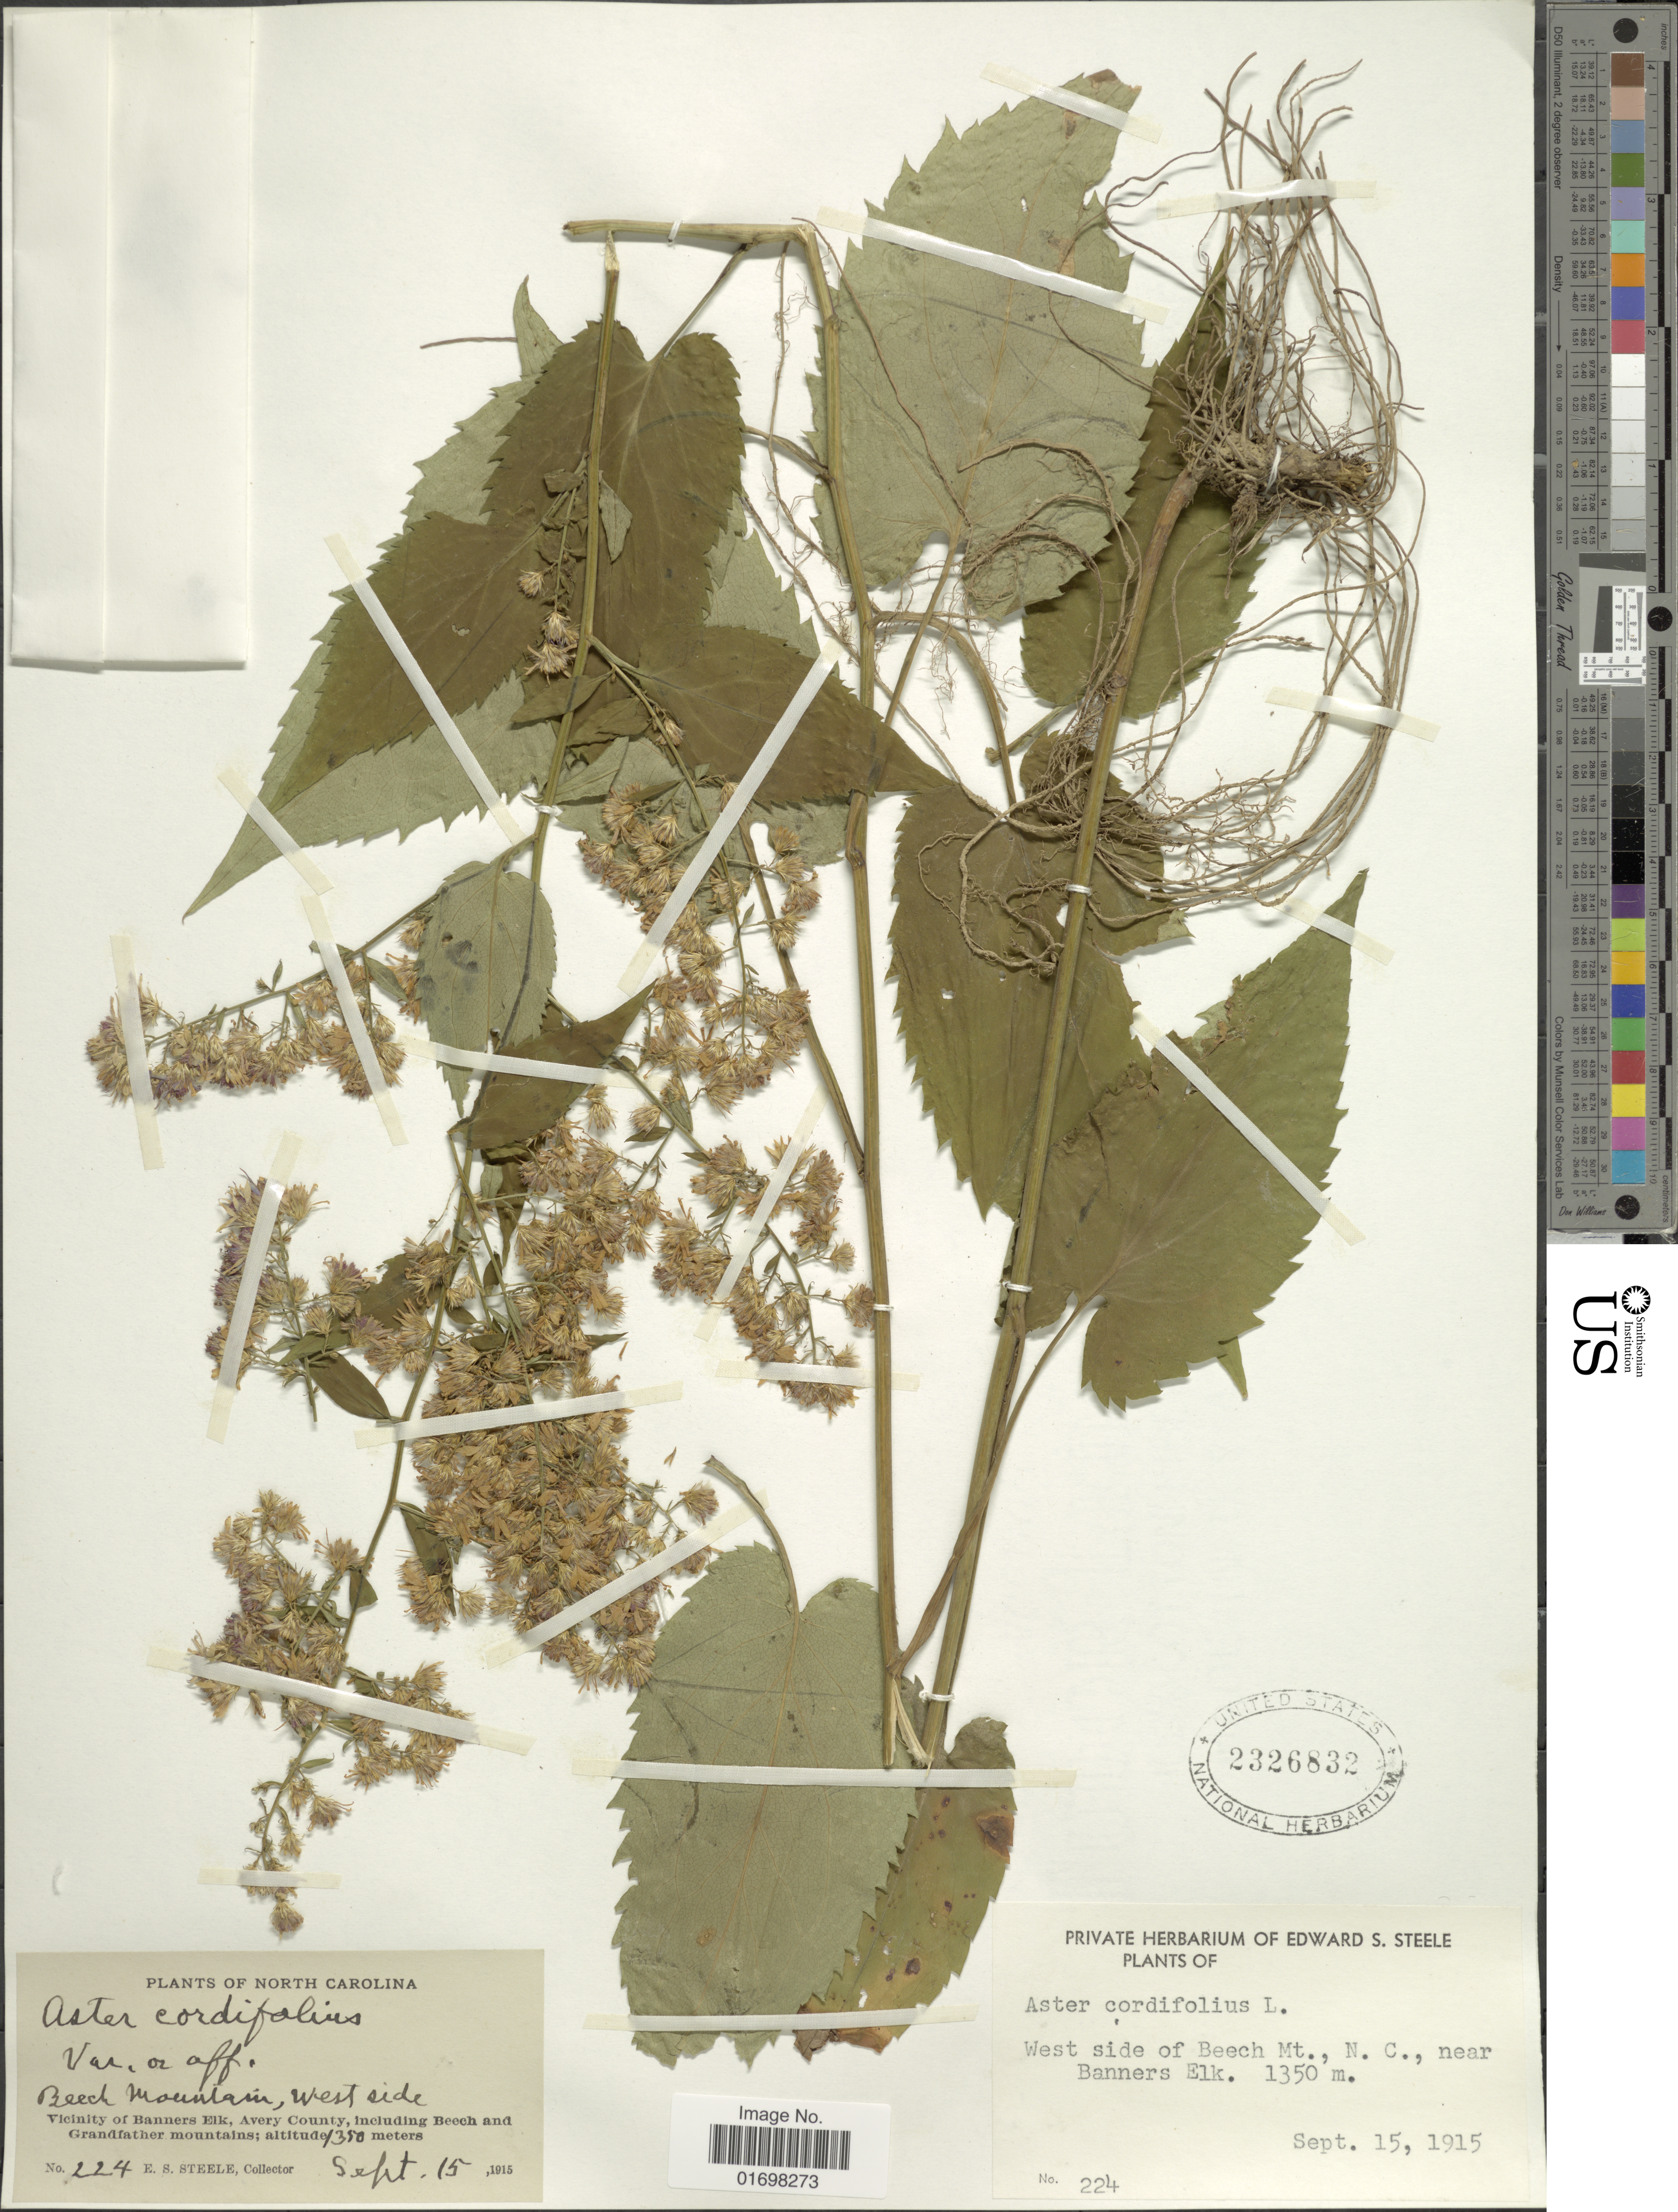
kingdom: Plantae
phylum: Tracheophyta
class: Magnoliopsida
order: Asterales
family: Asteraceae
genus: Symphyotrichum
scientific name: Symphyotrichum cordifolium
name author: (L.) G.L. Nesom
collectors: E. Steele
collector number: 224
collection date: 1915-09-15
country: United States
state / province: North Carolina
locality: North Carolina. Beech Mountain, west side. Vicinity of Banners Elk, Avery County, including Beech and Grandfather mountains.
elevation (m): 1350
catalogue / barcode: US 2326832